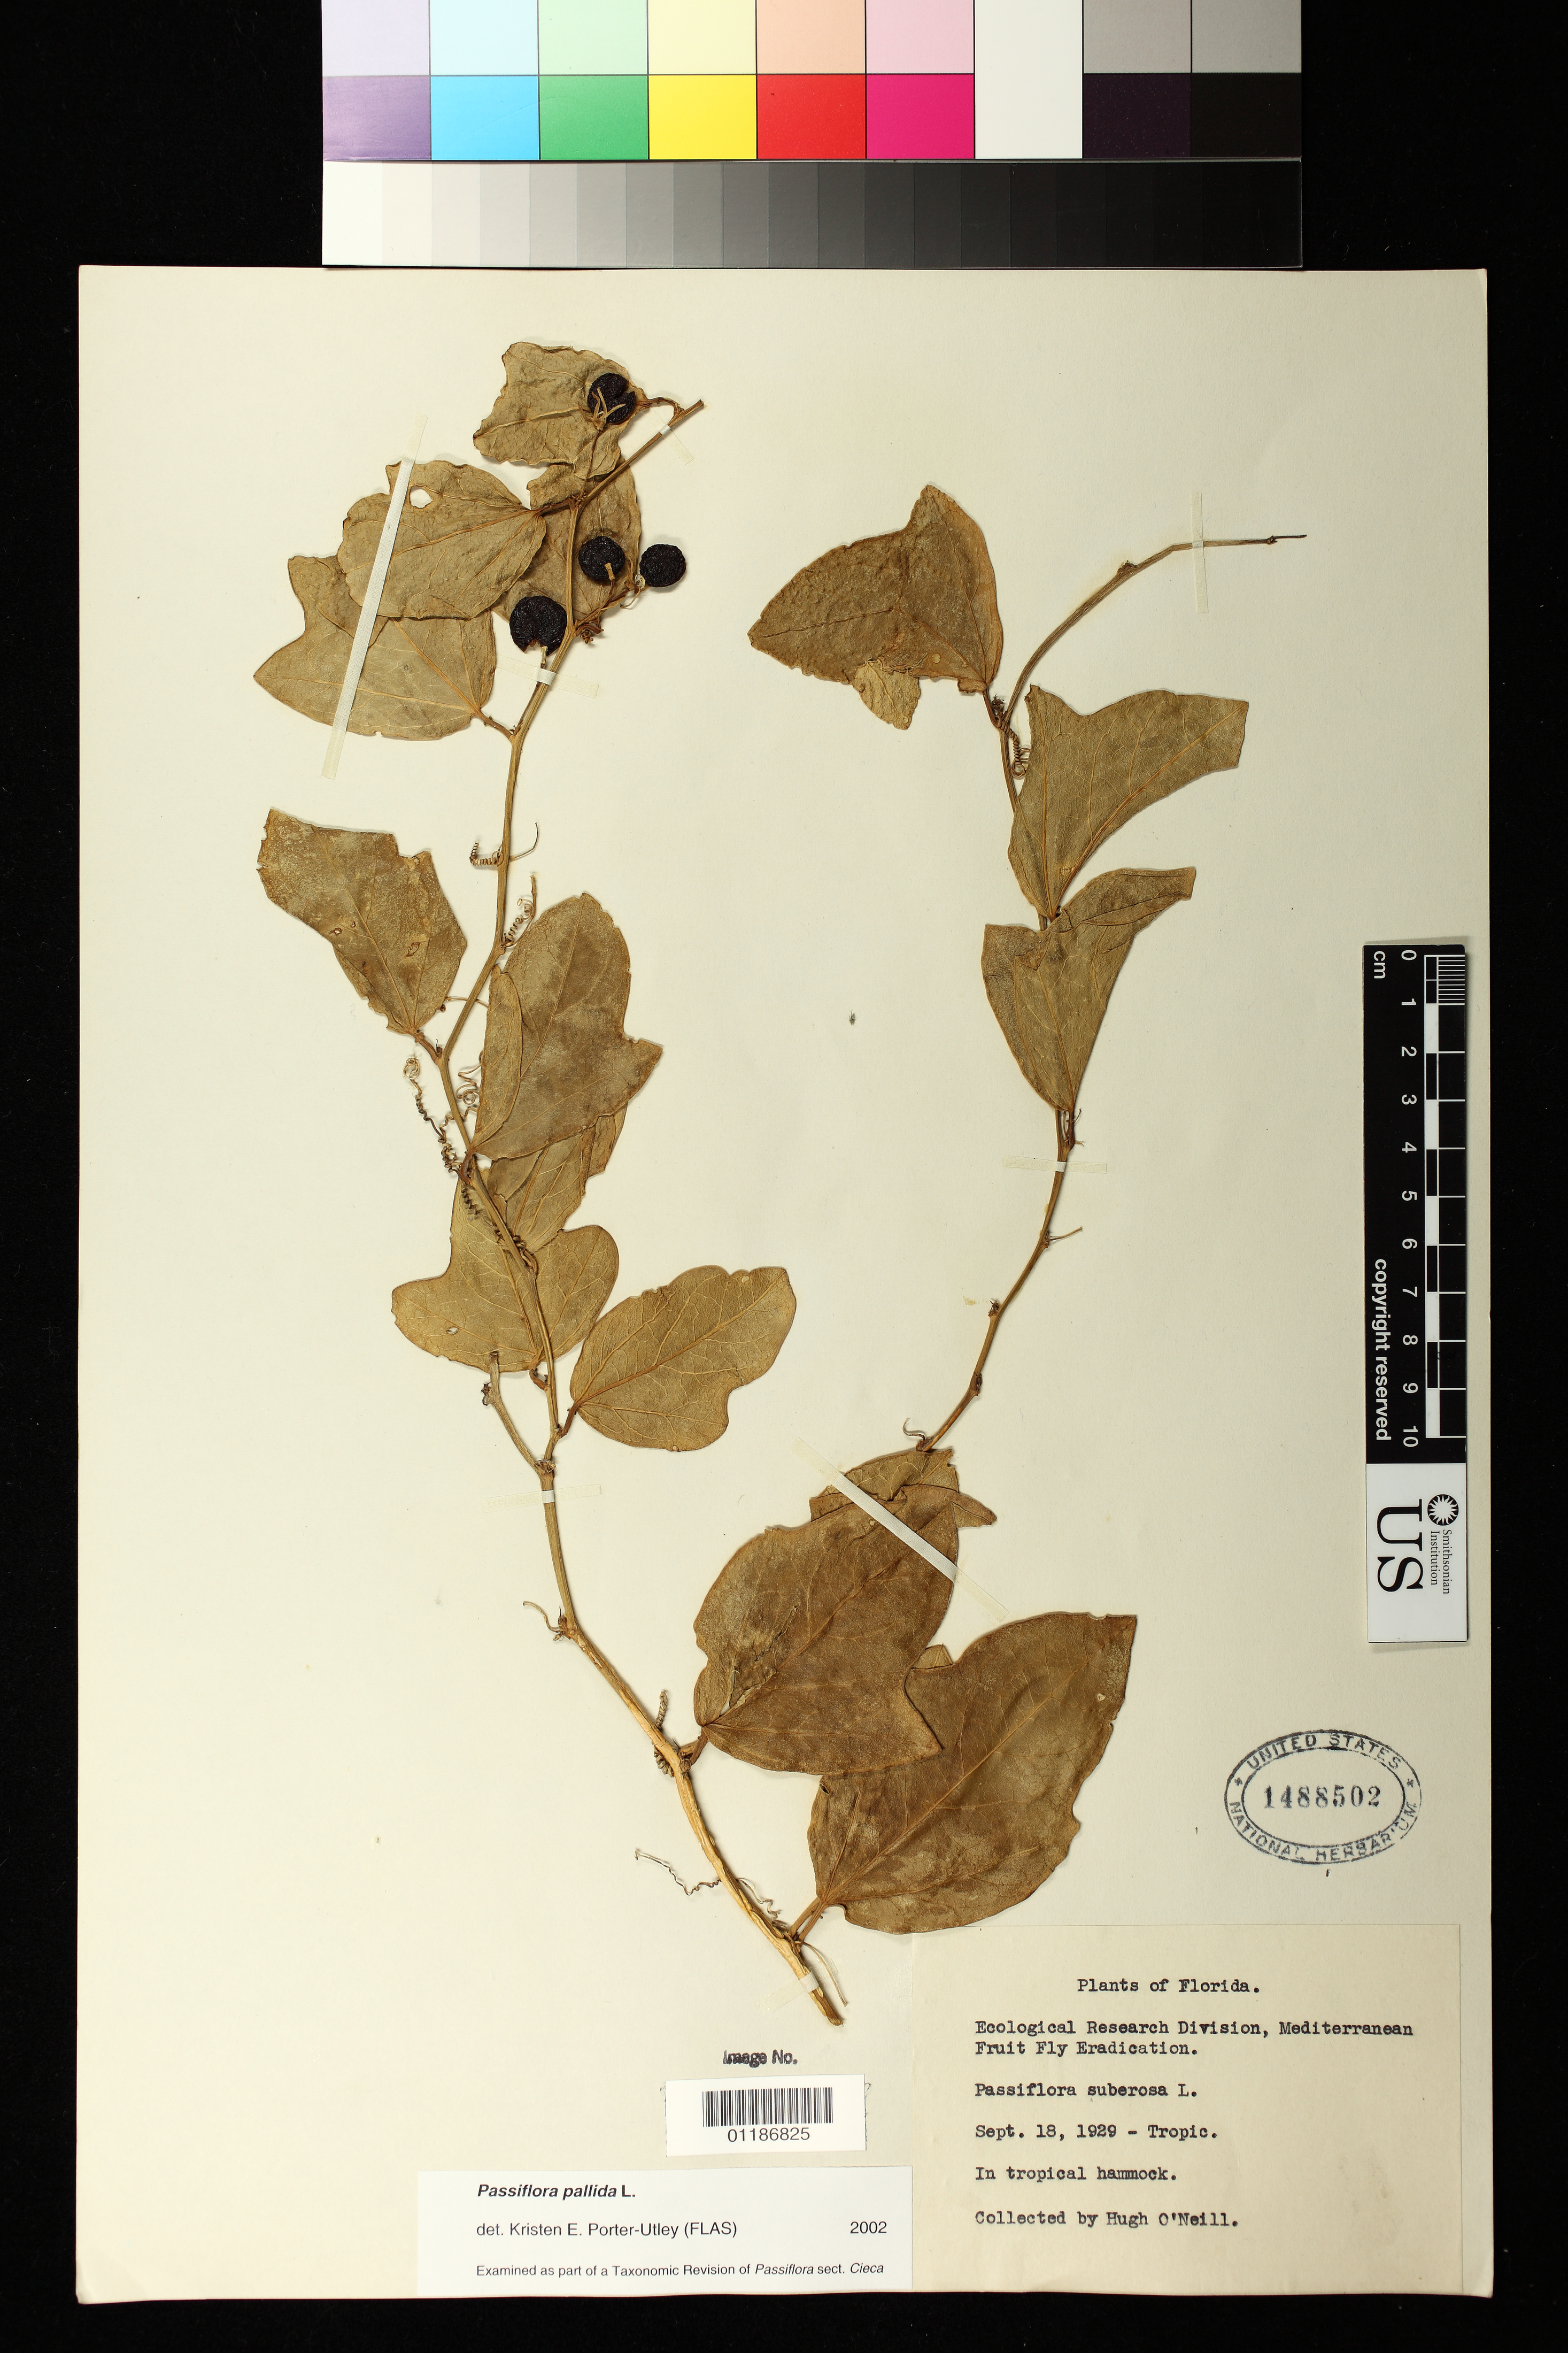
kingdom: Plantae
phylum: Tracheophyta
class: Magnoliopsida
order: Malpighiales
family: Passifloraceae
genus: Passiflora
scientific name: Passiflora pallida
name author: L.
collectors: H. O'Neill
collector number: n.s.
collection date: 1929-09-18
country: United States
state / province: Florida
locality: In tropical hammock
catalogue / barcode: US 1488502